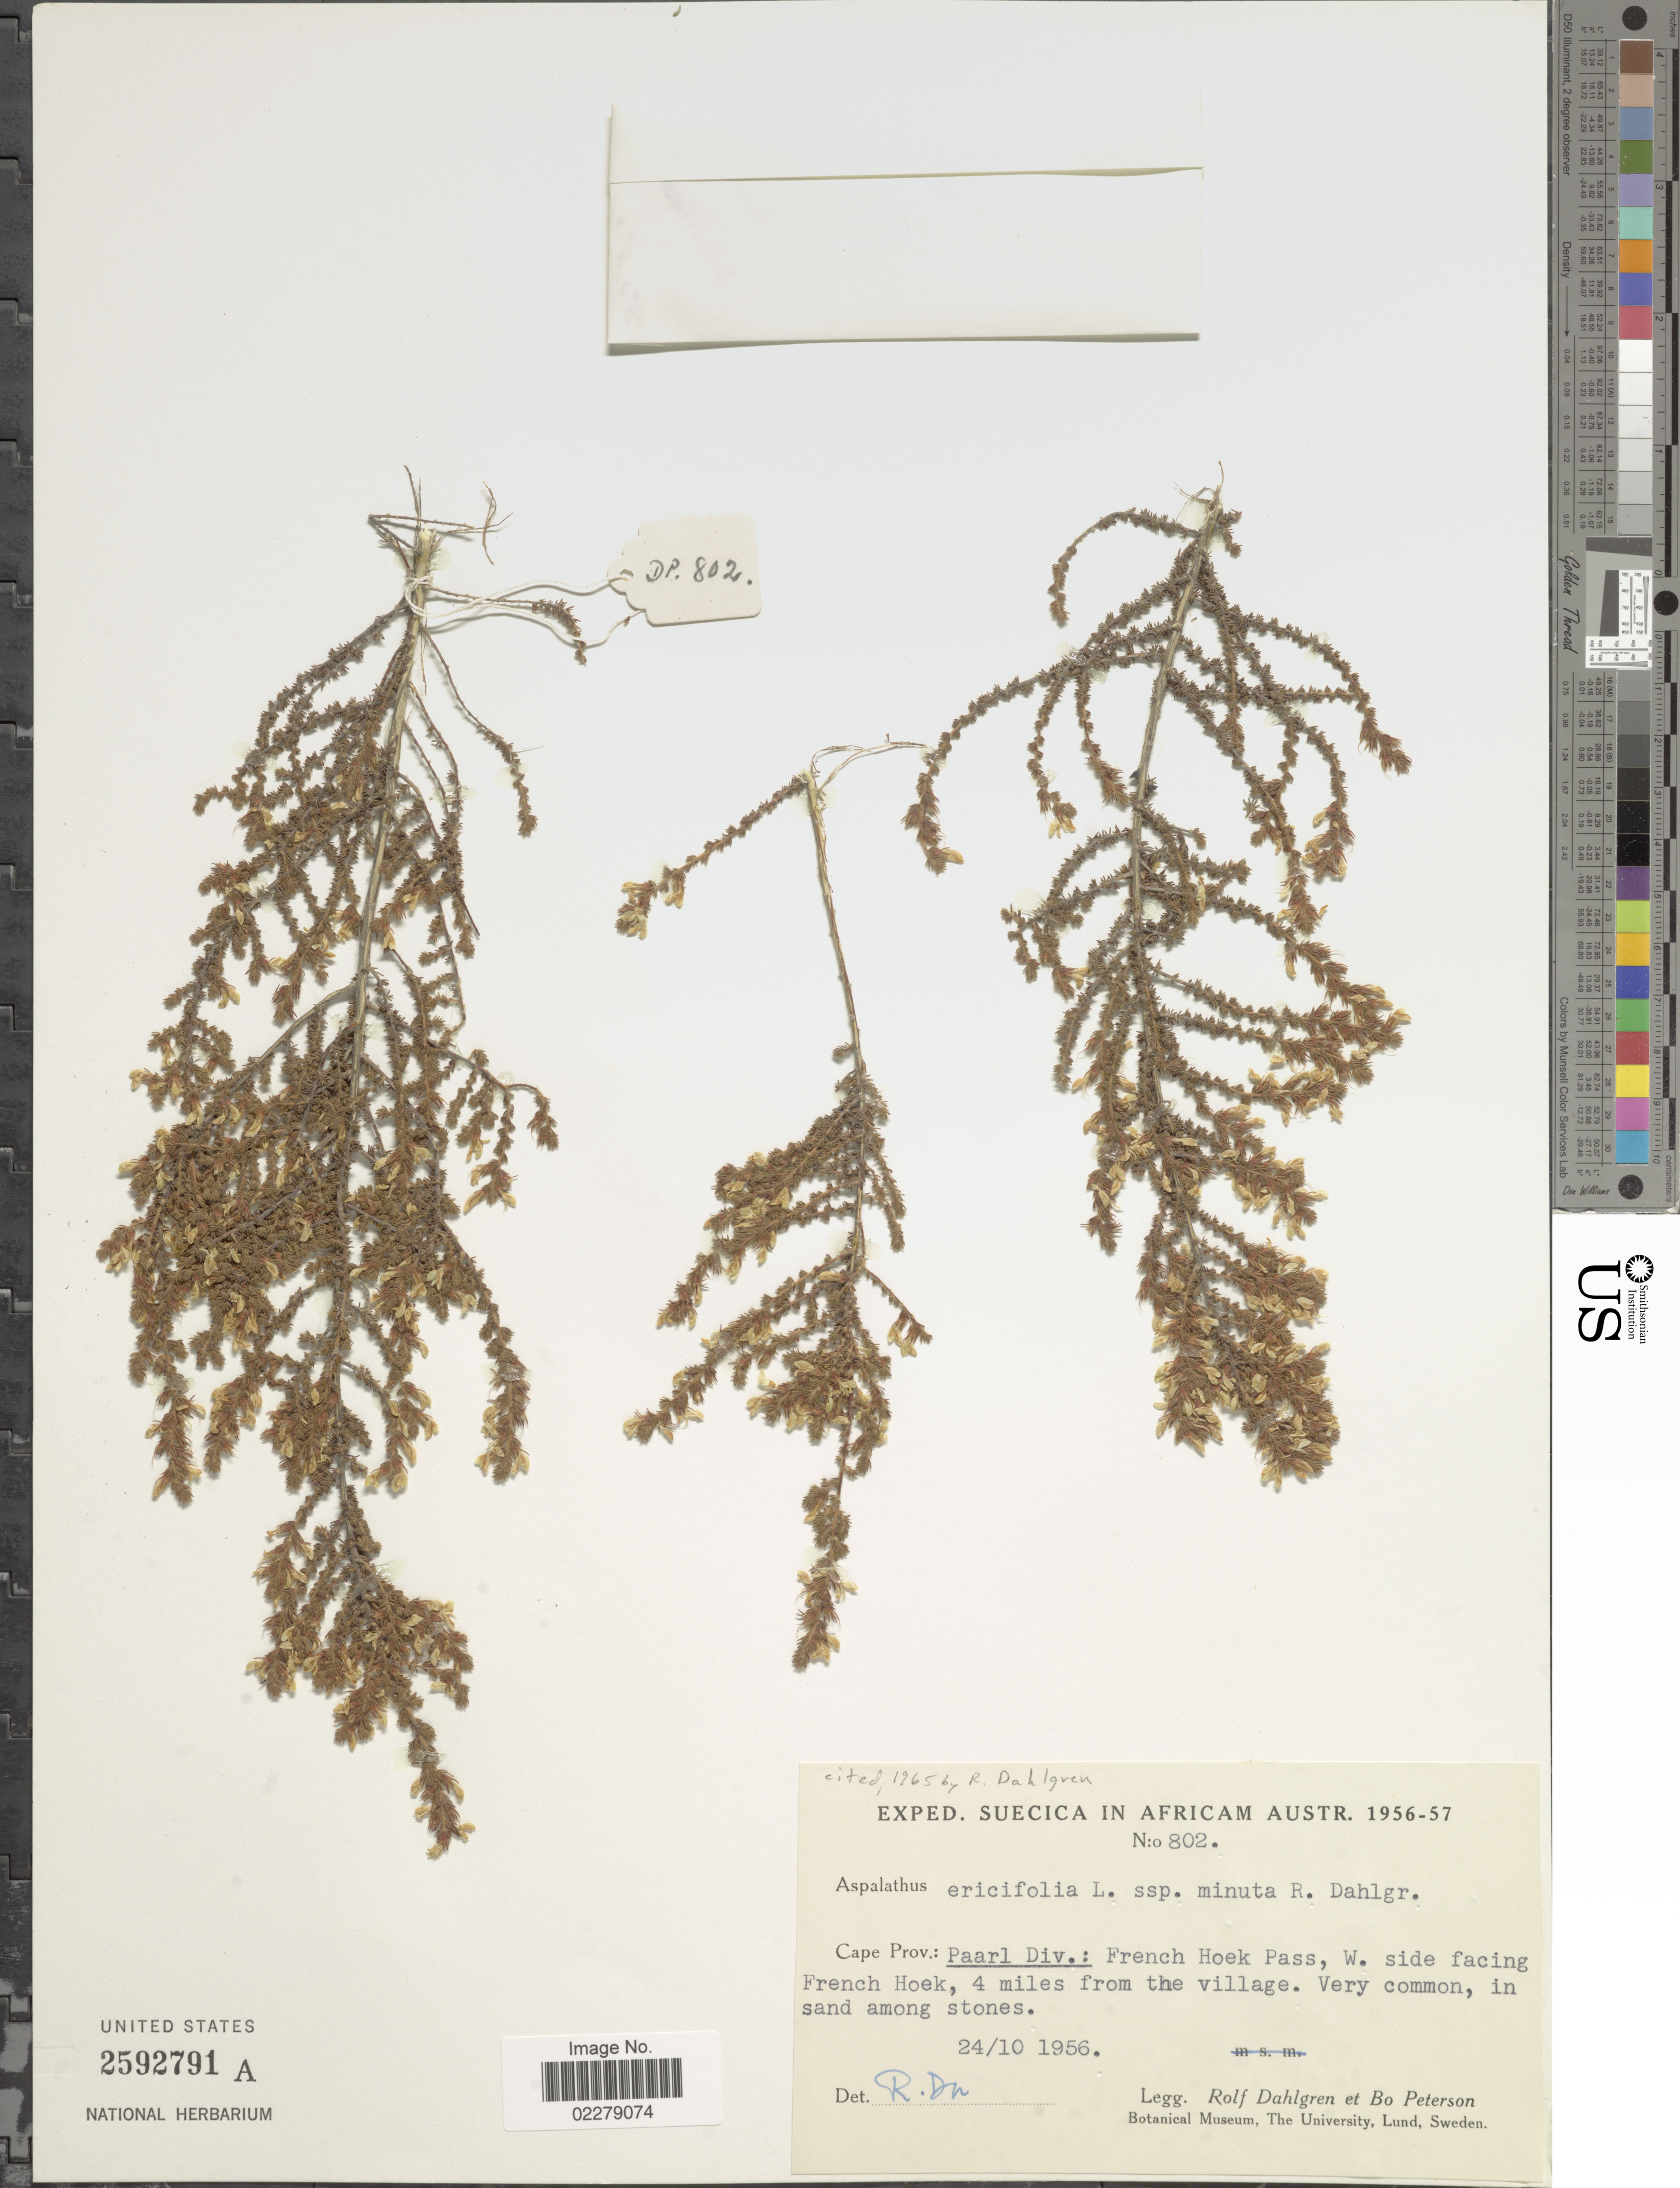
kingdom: Plantae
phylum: Tracheophyta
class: Magnoliopsida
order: Fabales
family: Fabaceae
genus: Aspalathus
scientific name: Aspalathus ericifolia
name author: L.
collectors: R. Dahlgren & B. H. Peterson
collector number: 802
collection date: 1956-10-24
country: South Africa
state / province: Western Cape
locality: Paarl Div.: French Hoek Pass, W. side facing French Hoek, 4 miles from the village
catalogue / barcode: US 2592791A